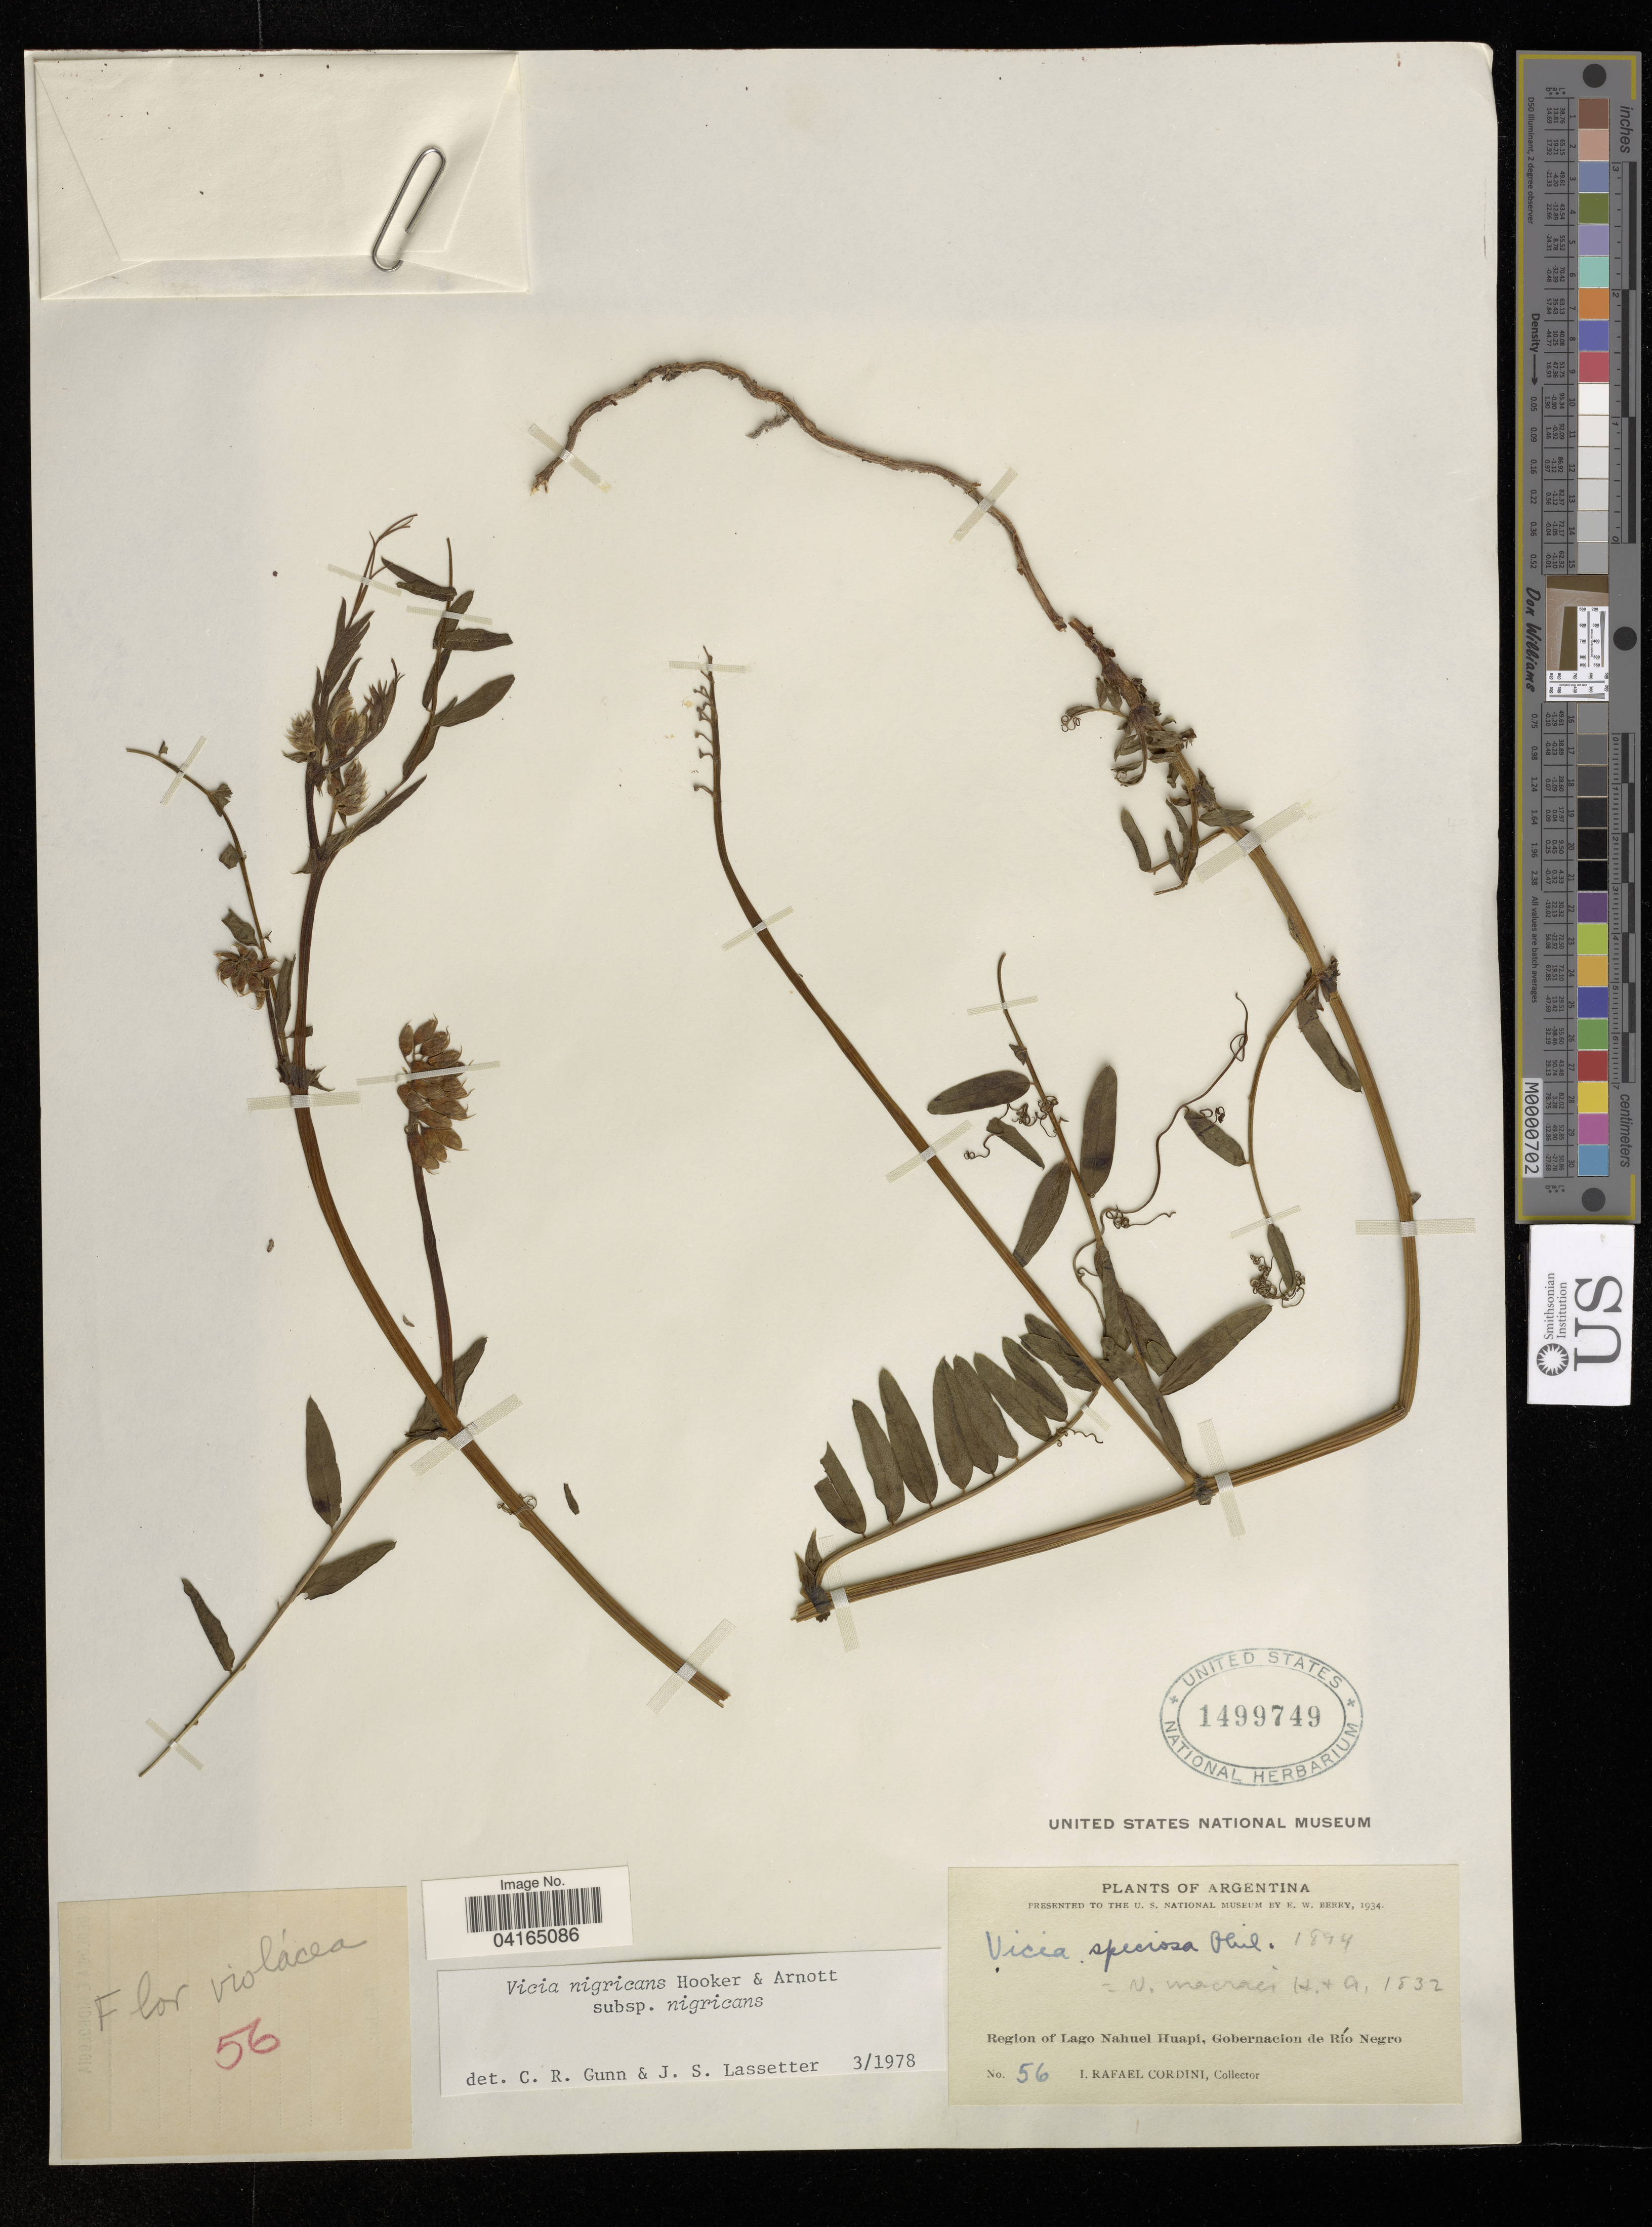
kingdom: Plantae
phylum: Tracheophyta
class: Magnoliopsida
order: Fabales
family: Fabaceae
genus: Vicia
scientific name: Vicia nigricans subsp. gigantea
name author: Hook. & Arn.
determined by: Hechenleitner, Paulina, RBG Edinburgh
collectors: I. Cordini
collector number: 56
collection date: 1832-09-12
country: Argentina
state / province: Rio Negro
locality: Region of Lago Nahuel Huapi, Gobernacion de Río Negro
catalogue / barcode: US 1499749